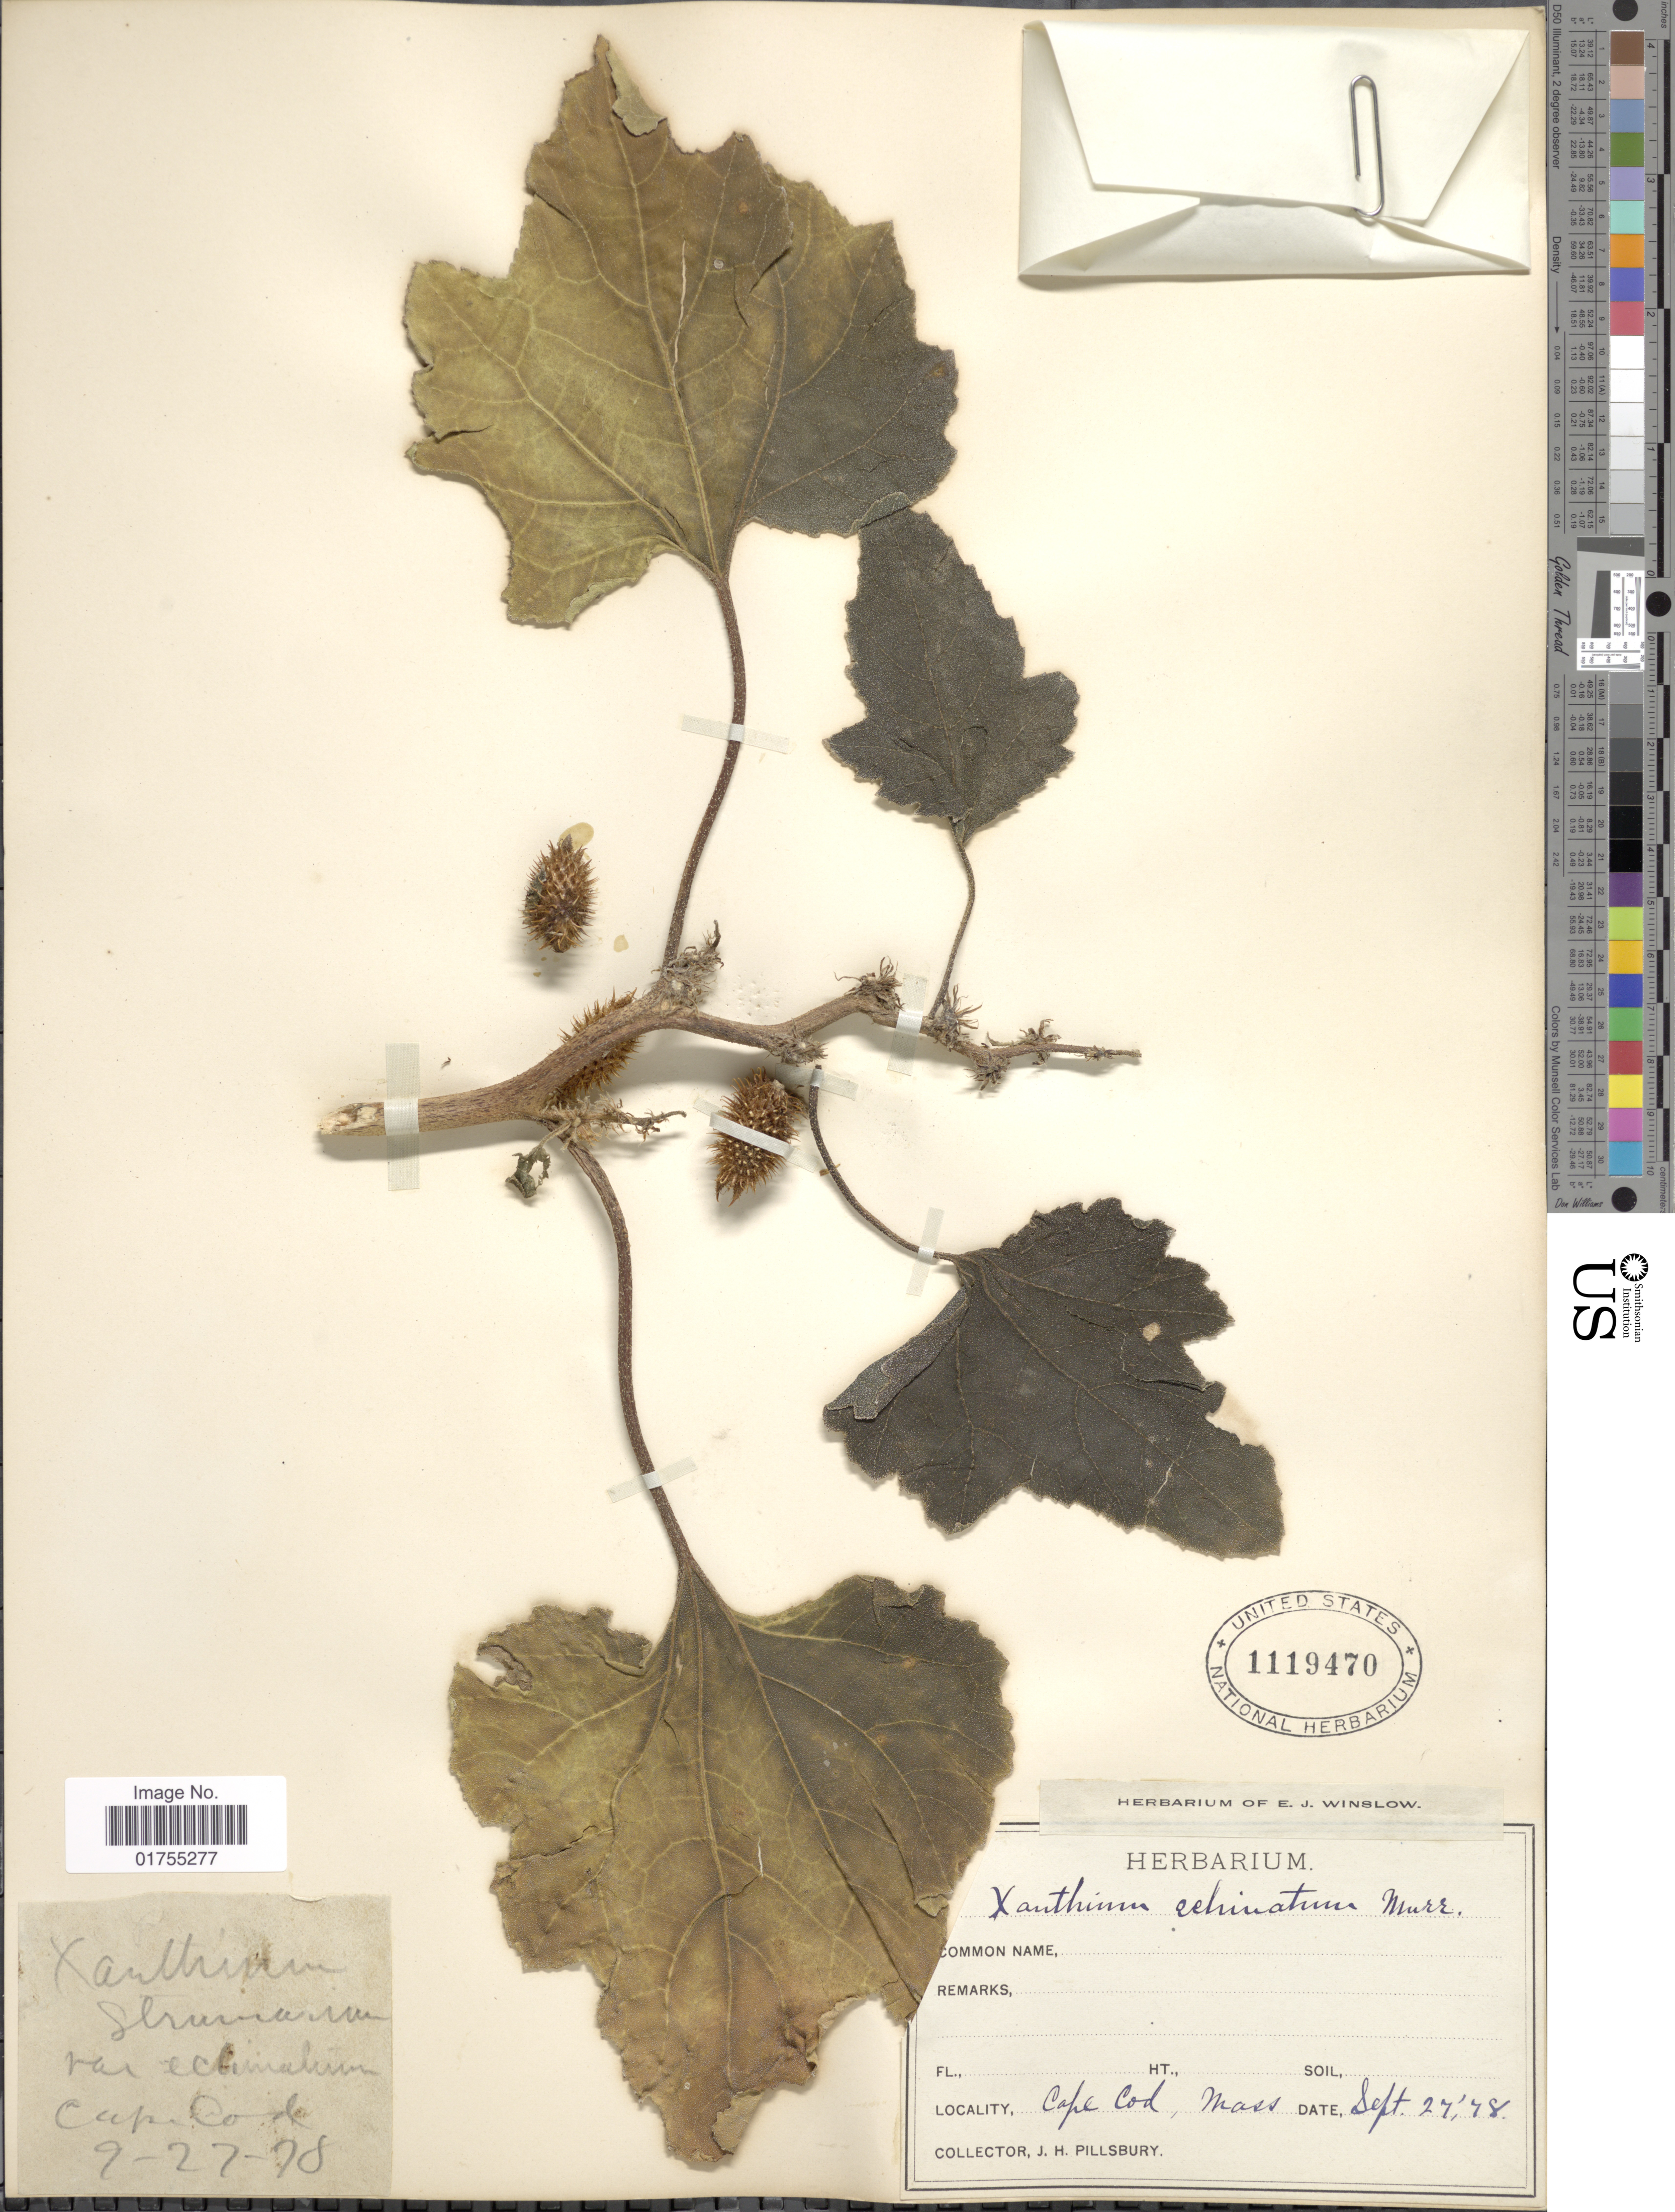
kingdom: Plantae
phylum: Tracheophyta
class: Magnoliopsida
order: Asterales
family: Asteraceae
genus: Xanthium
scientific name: Xanthium strumarium var. canadense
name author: (Mill.) Torr. & A. Gray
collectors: J. Pillsbury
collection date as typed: Transcribed d/m/y: 27/9/48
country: United States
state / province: Massachusetts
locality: Cape Cod.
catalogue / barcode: US 1119470